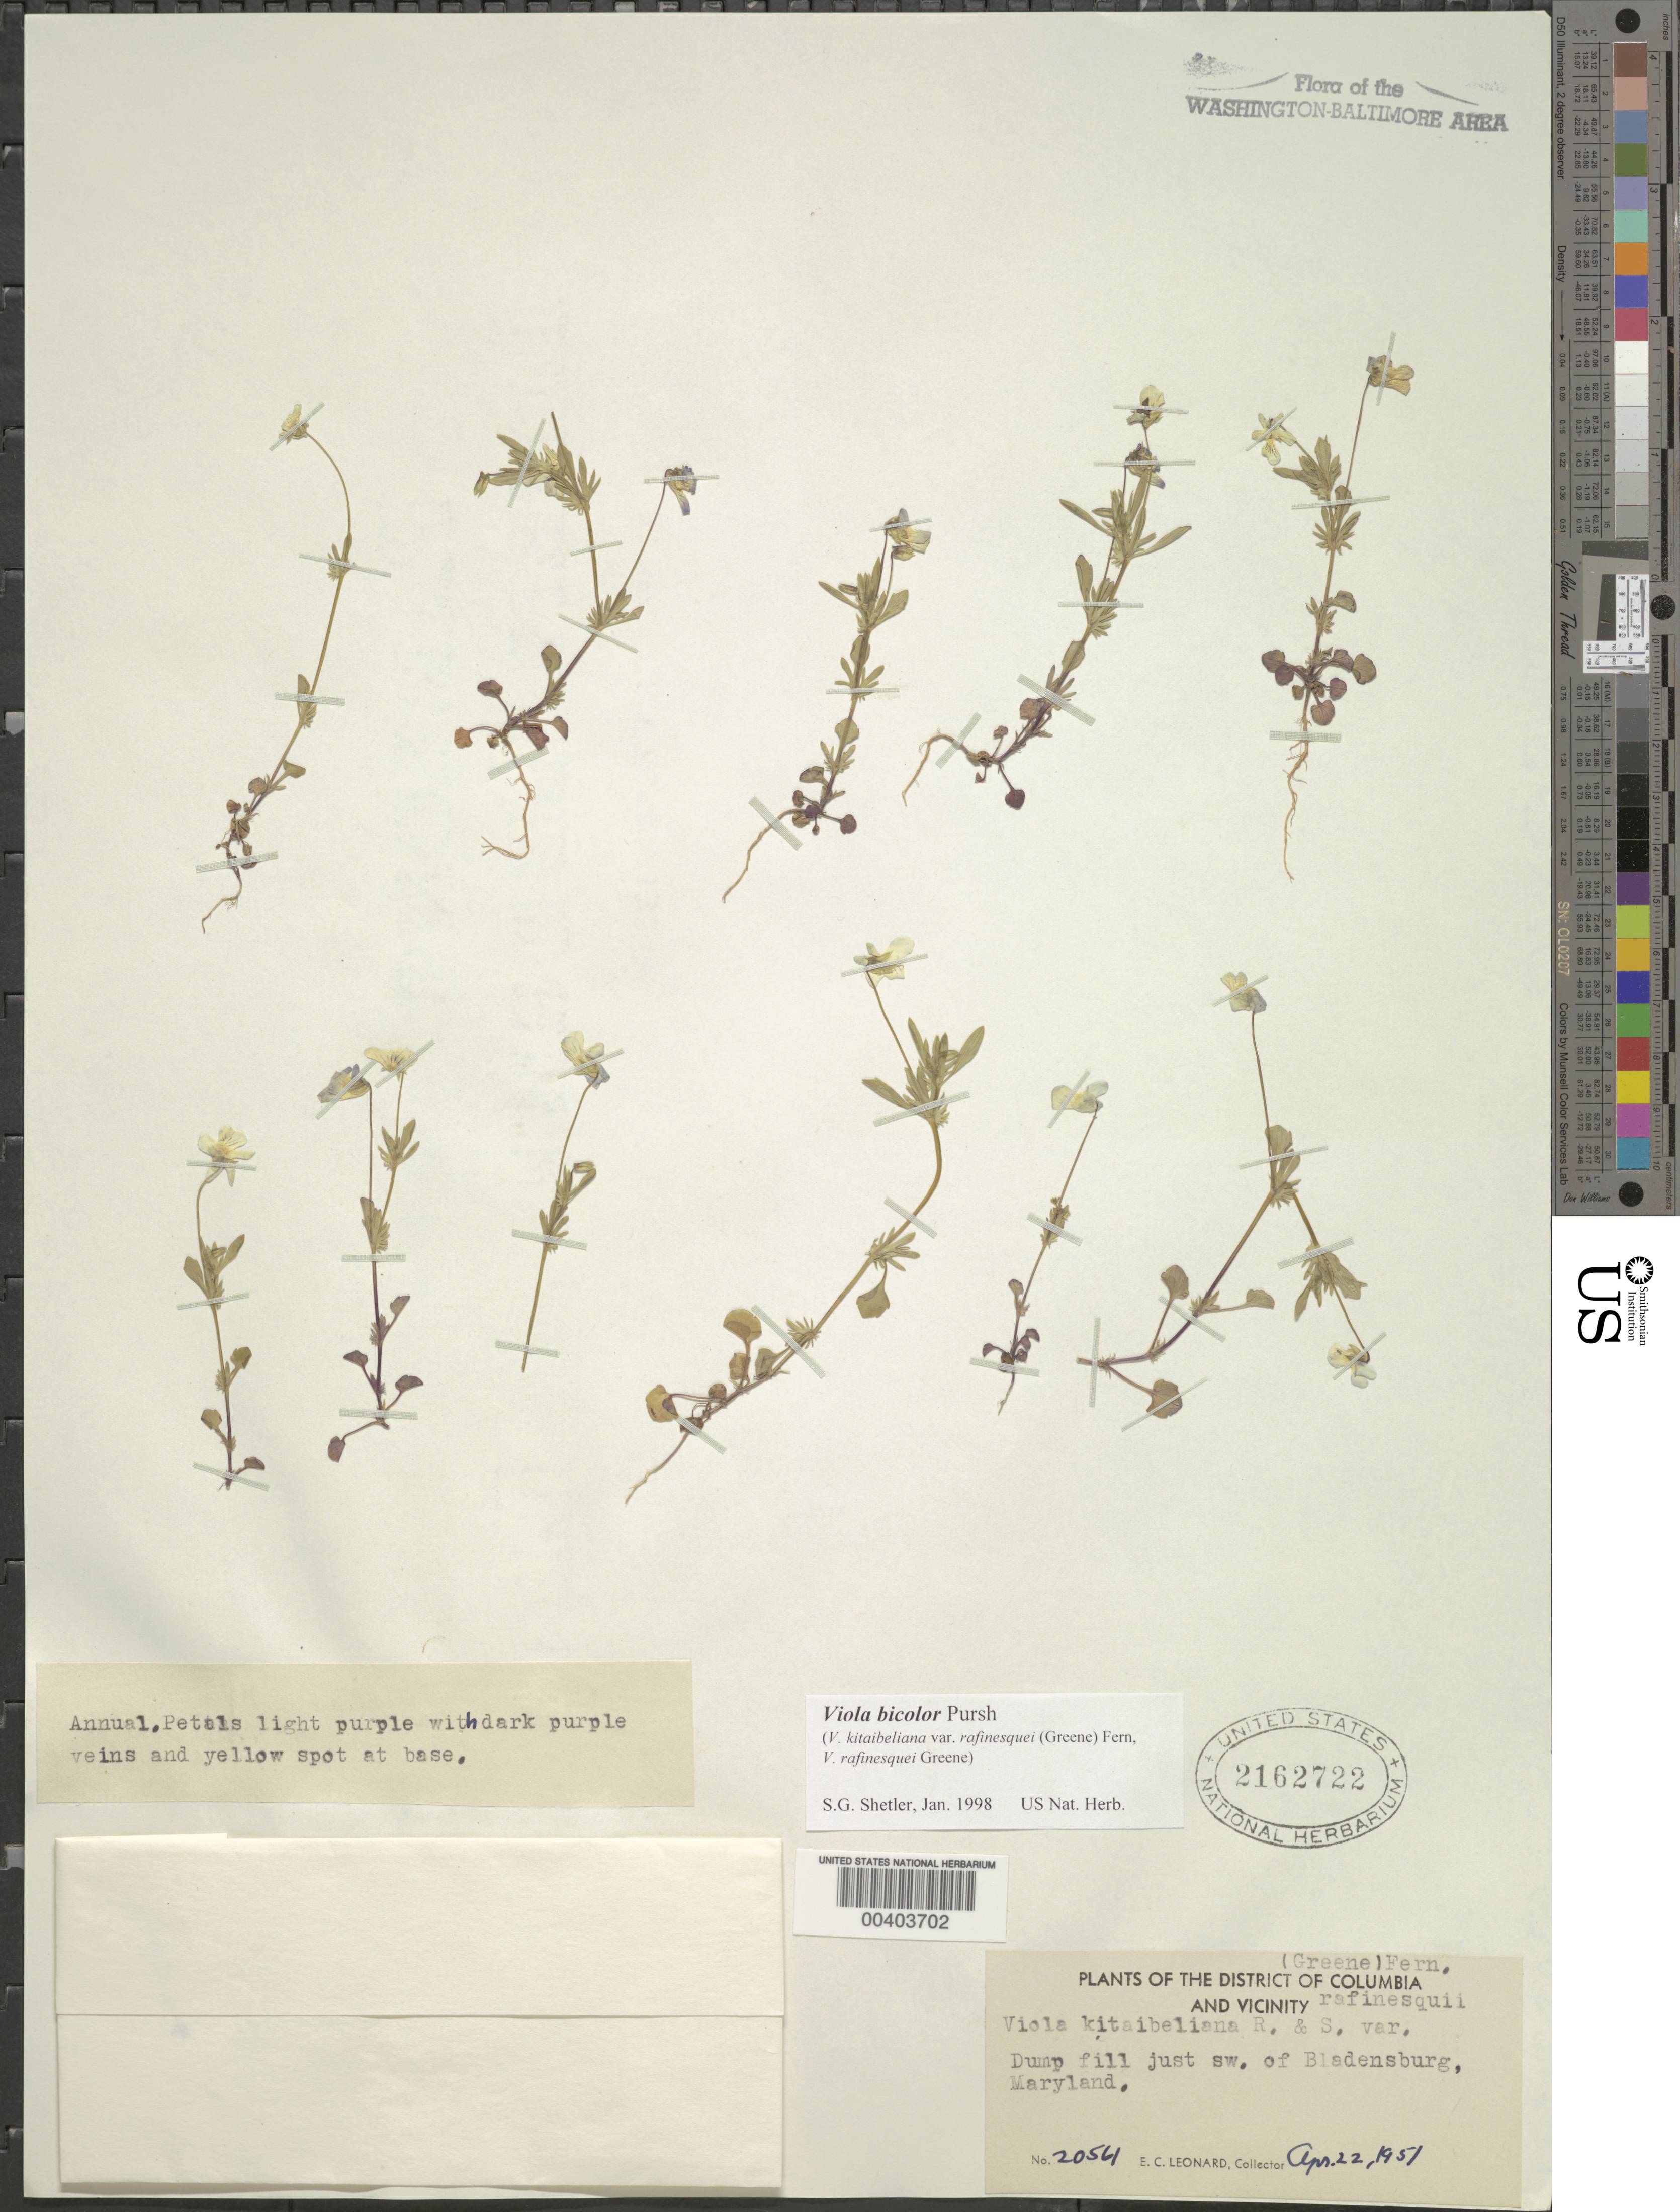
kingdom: Plantae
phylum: Tracheophyta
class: Magnoliopsida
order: Malpighiales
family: Violaceae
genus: Viola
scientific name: Viola bicolor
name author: Pursh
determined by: Shetler, Stanwyn G., (US), NMNH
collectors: E. C. Leonard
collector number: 20561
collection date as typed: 22 Apr 1951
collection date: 1951-04-22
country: United States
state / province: Maryland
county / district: Prince George's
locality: Southwest of Bladensburg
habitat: Fill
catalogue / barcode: US 2162722